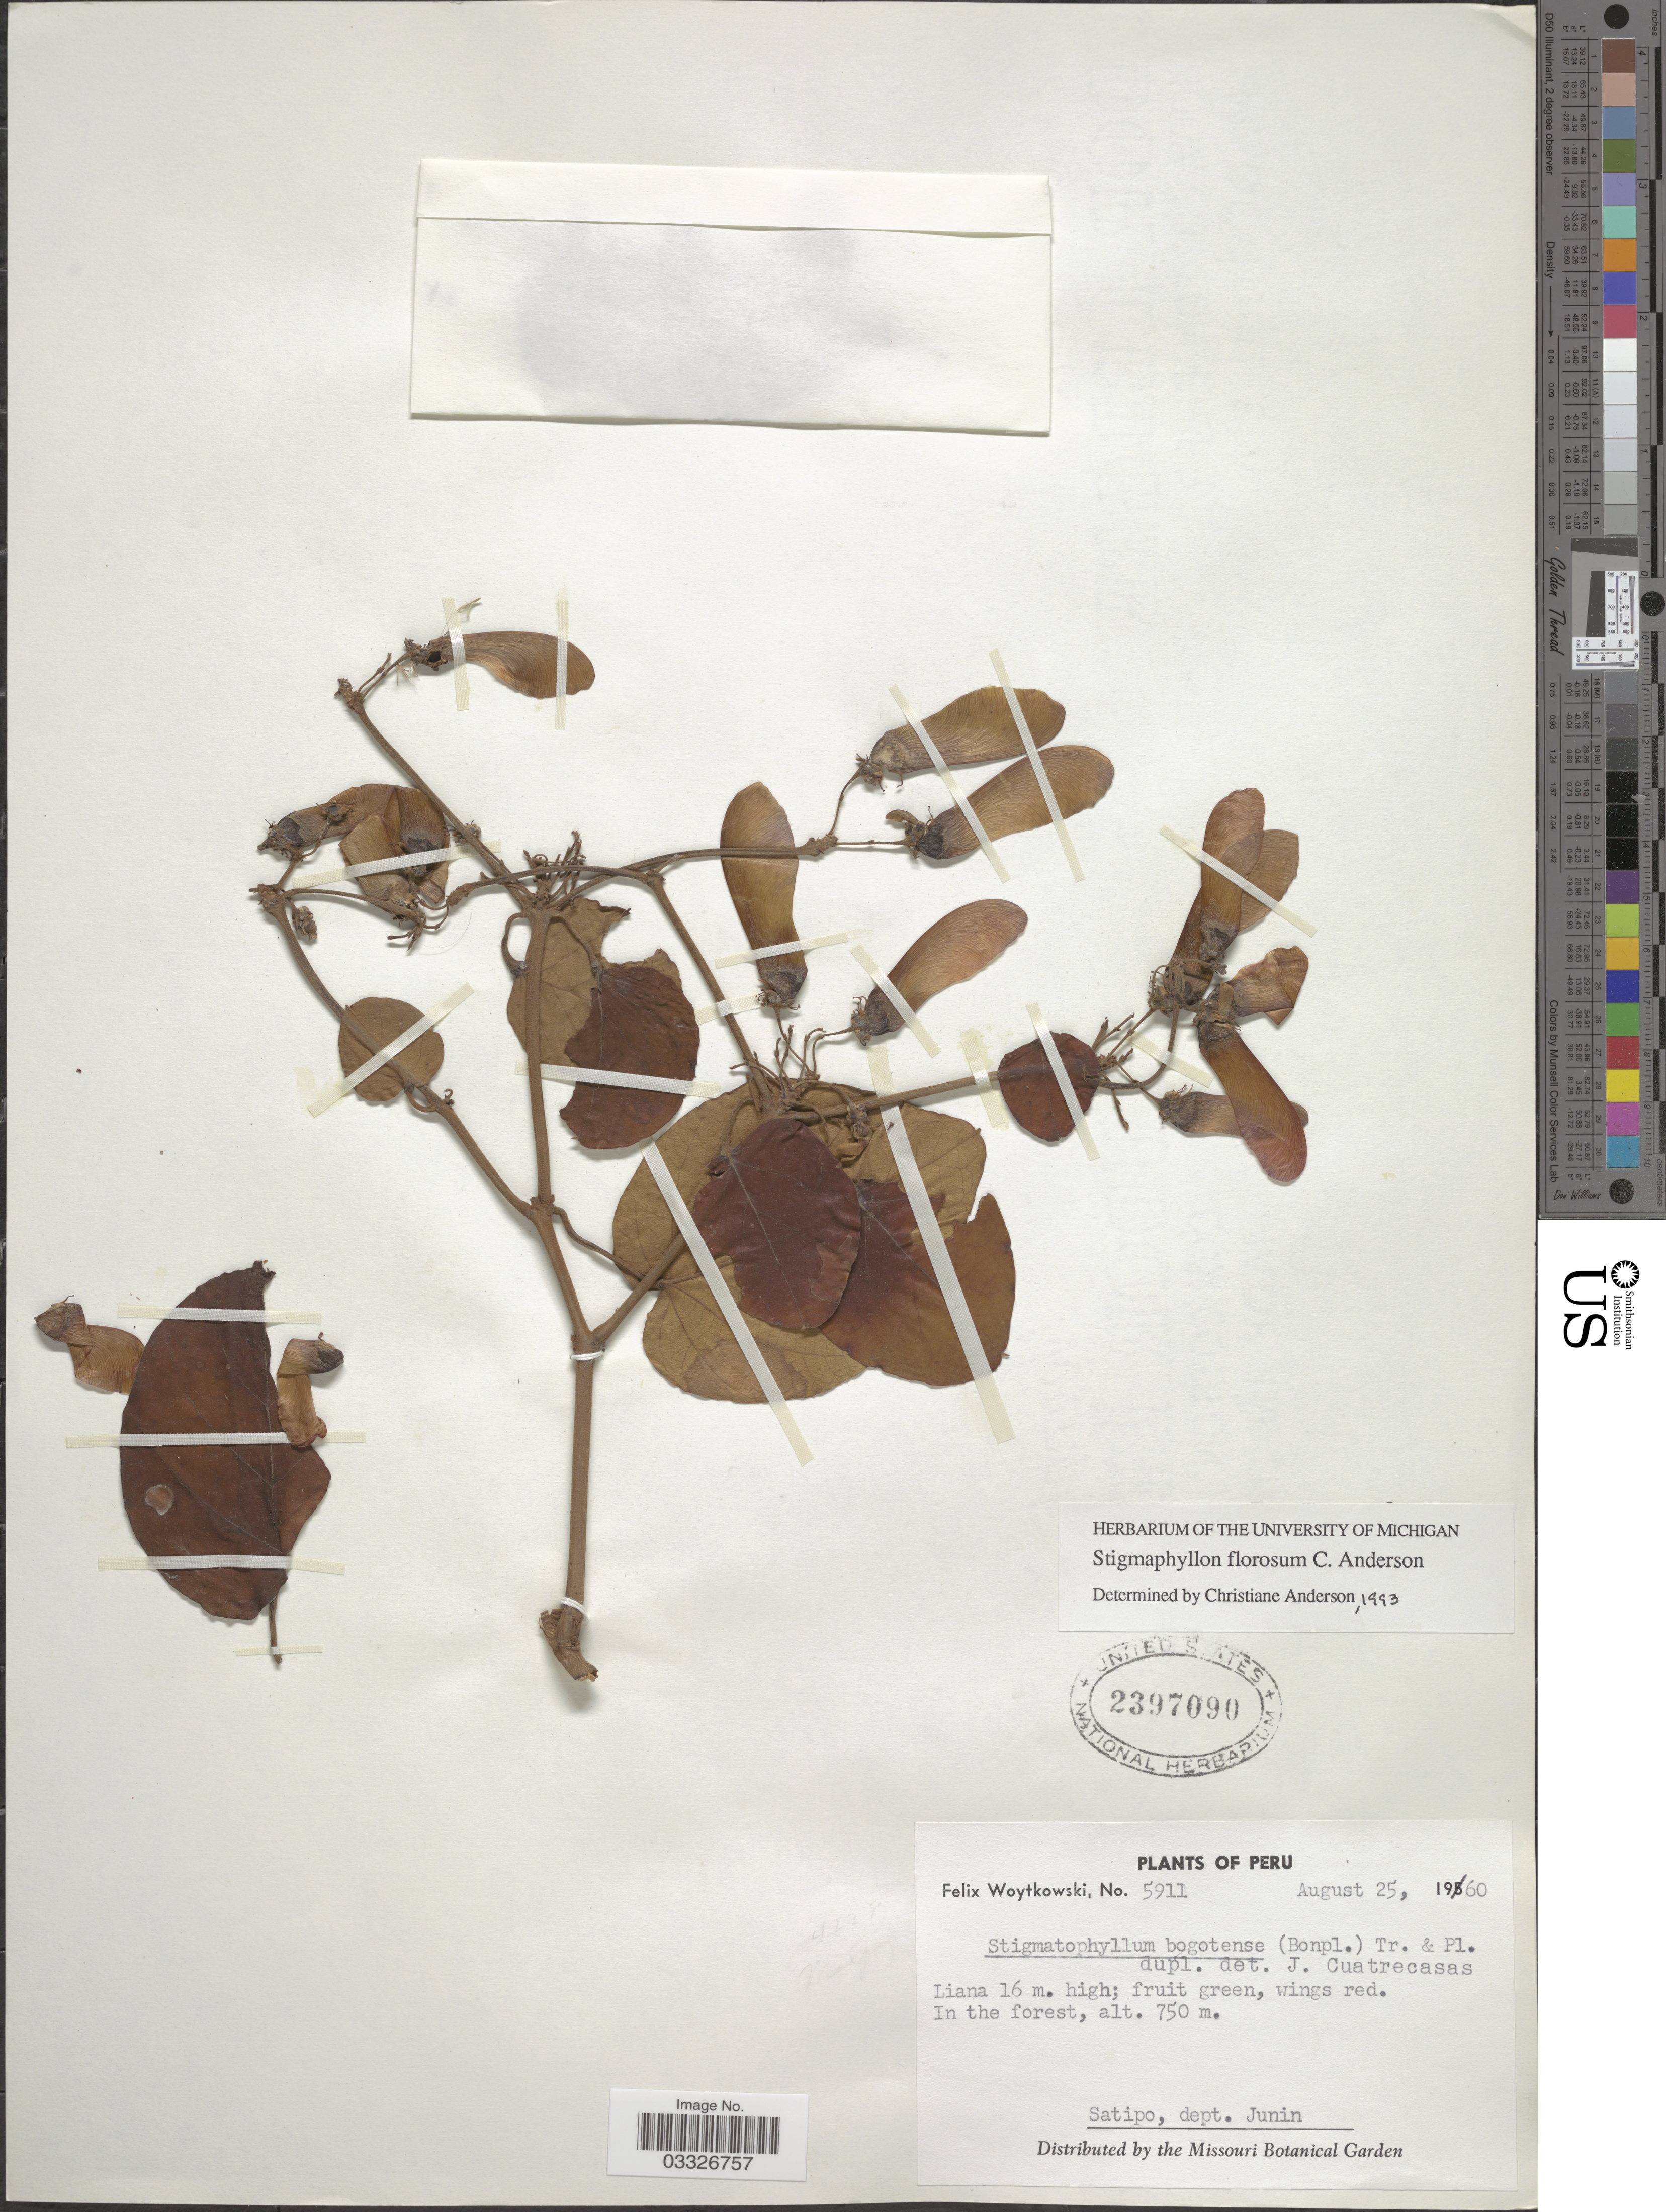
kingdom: Plantae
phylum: Tracheophyta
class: Magnoliopsida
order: Malpighiales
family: Malpighiaceae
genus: Stigmaphyllon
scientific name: Stigmaphyllon florosum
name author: C.E. Anderson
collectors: F. Woytkowski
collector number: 5911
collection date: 1960-08-25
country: Peru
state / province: Junín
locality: Satipo, dept. Junin.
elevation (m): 750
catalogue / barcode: US 2397090